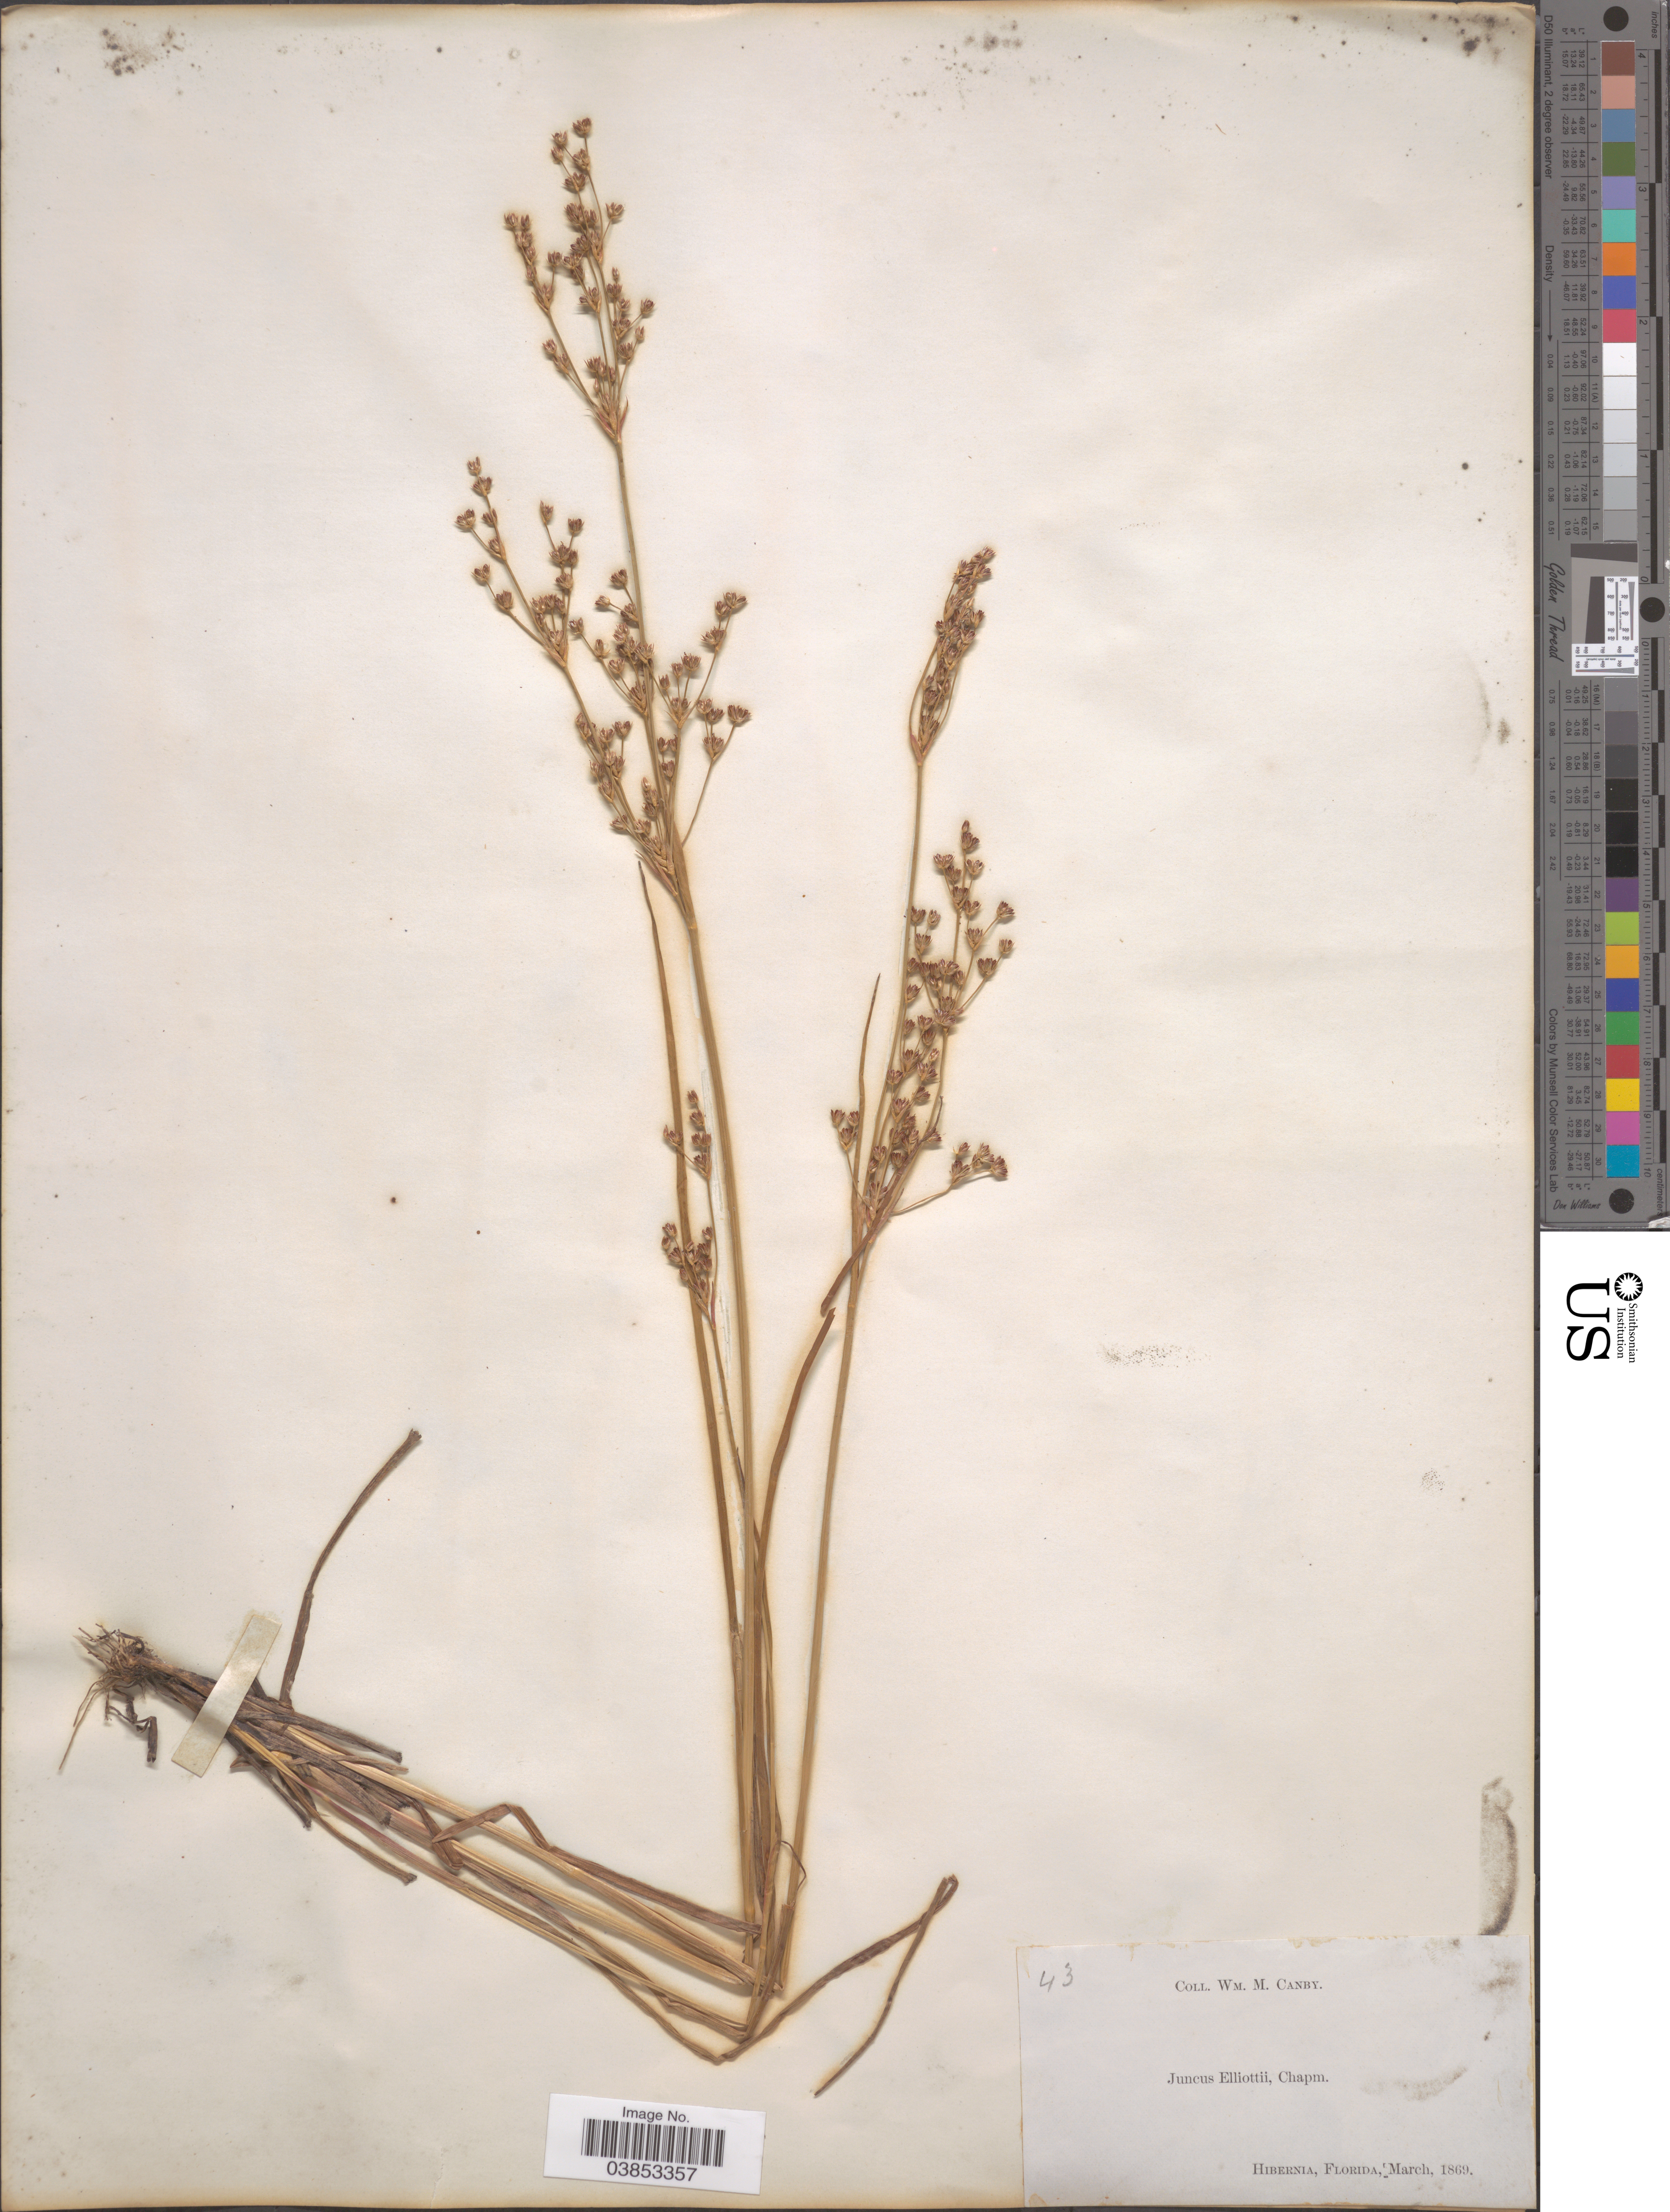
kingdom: Plantae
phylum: Tracheophyta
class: Liliopsida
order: Poales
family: Juncaceae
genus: Juncus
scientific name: Juncus elliottii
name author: Chapm.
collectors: W. M. Canby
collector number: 43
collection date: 1869-03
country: United States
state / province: Florida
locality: Hibernia.